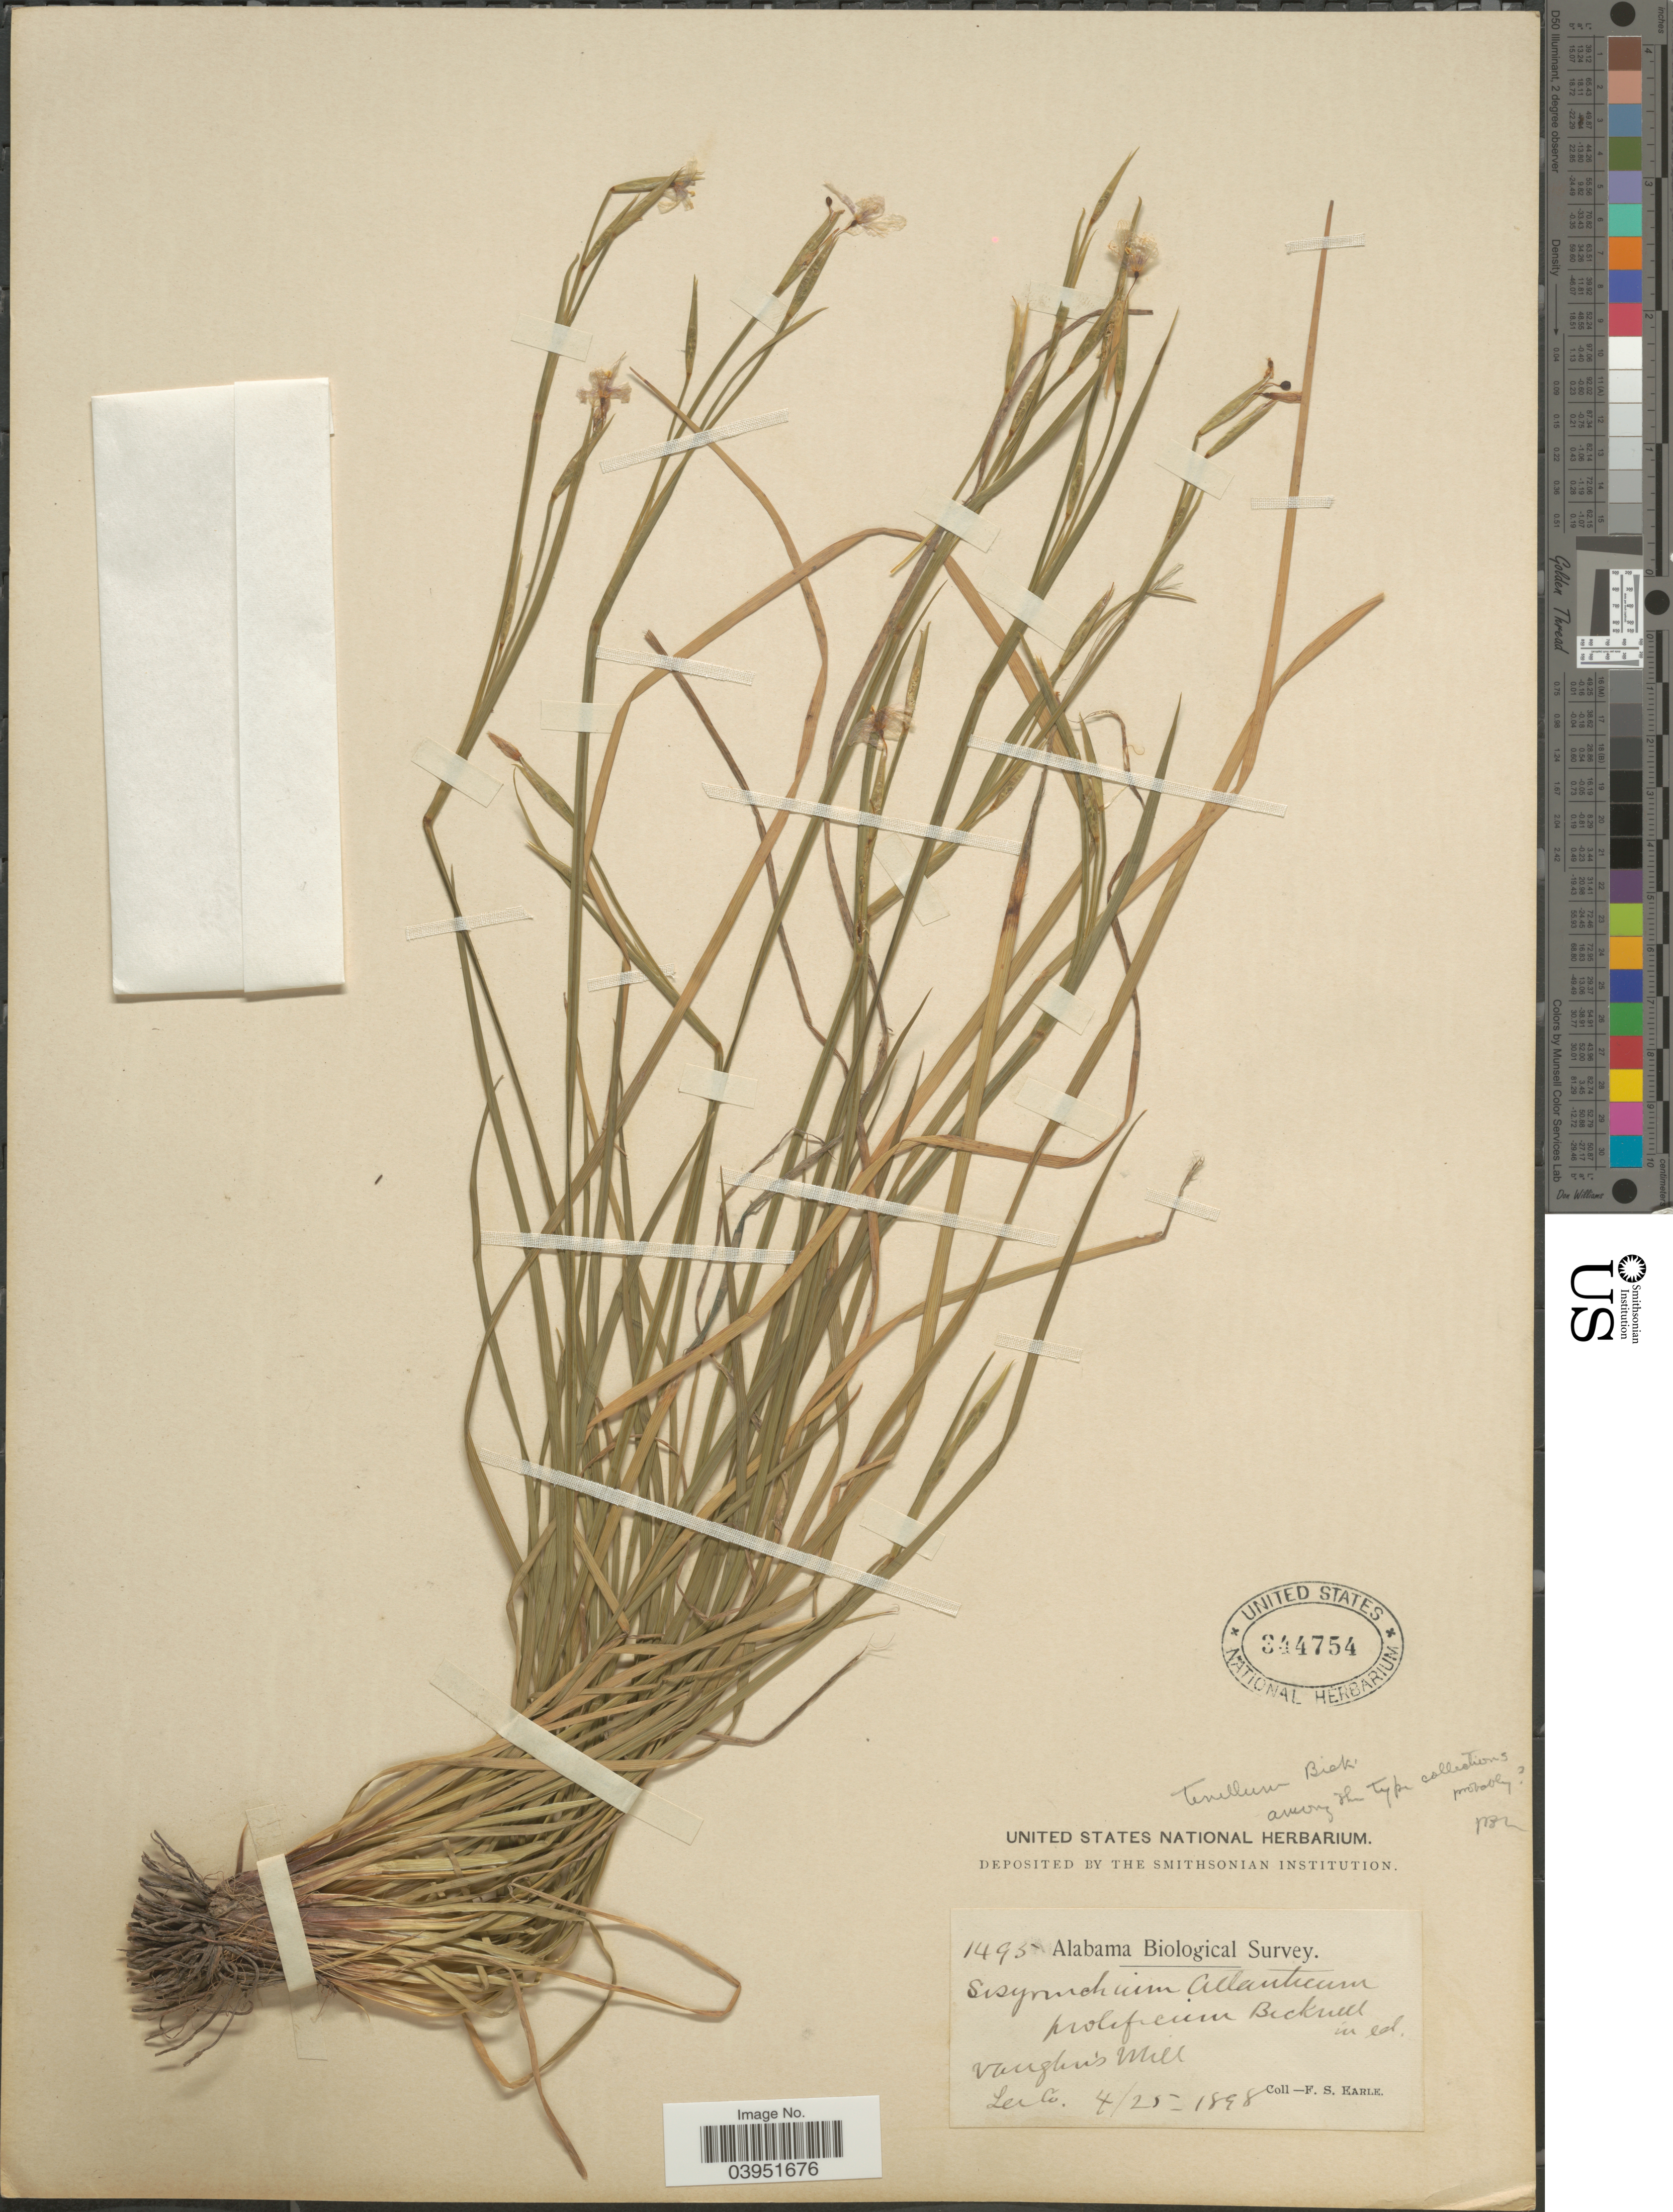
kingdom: Plantae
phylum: Tracheophyta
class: Liliopsida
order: Asparagales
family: Iridaceae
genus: Sisyrinchium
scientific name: Sisyrinchium tenellum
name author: E.P. Bicknell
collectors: F. S. Earle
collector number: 1495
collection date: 1898-04-25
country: United States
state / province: Alabama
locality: Vaughn's Mill. Lee Co.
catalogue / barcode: US 344754